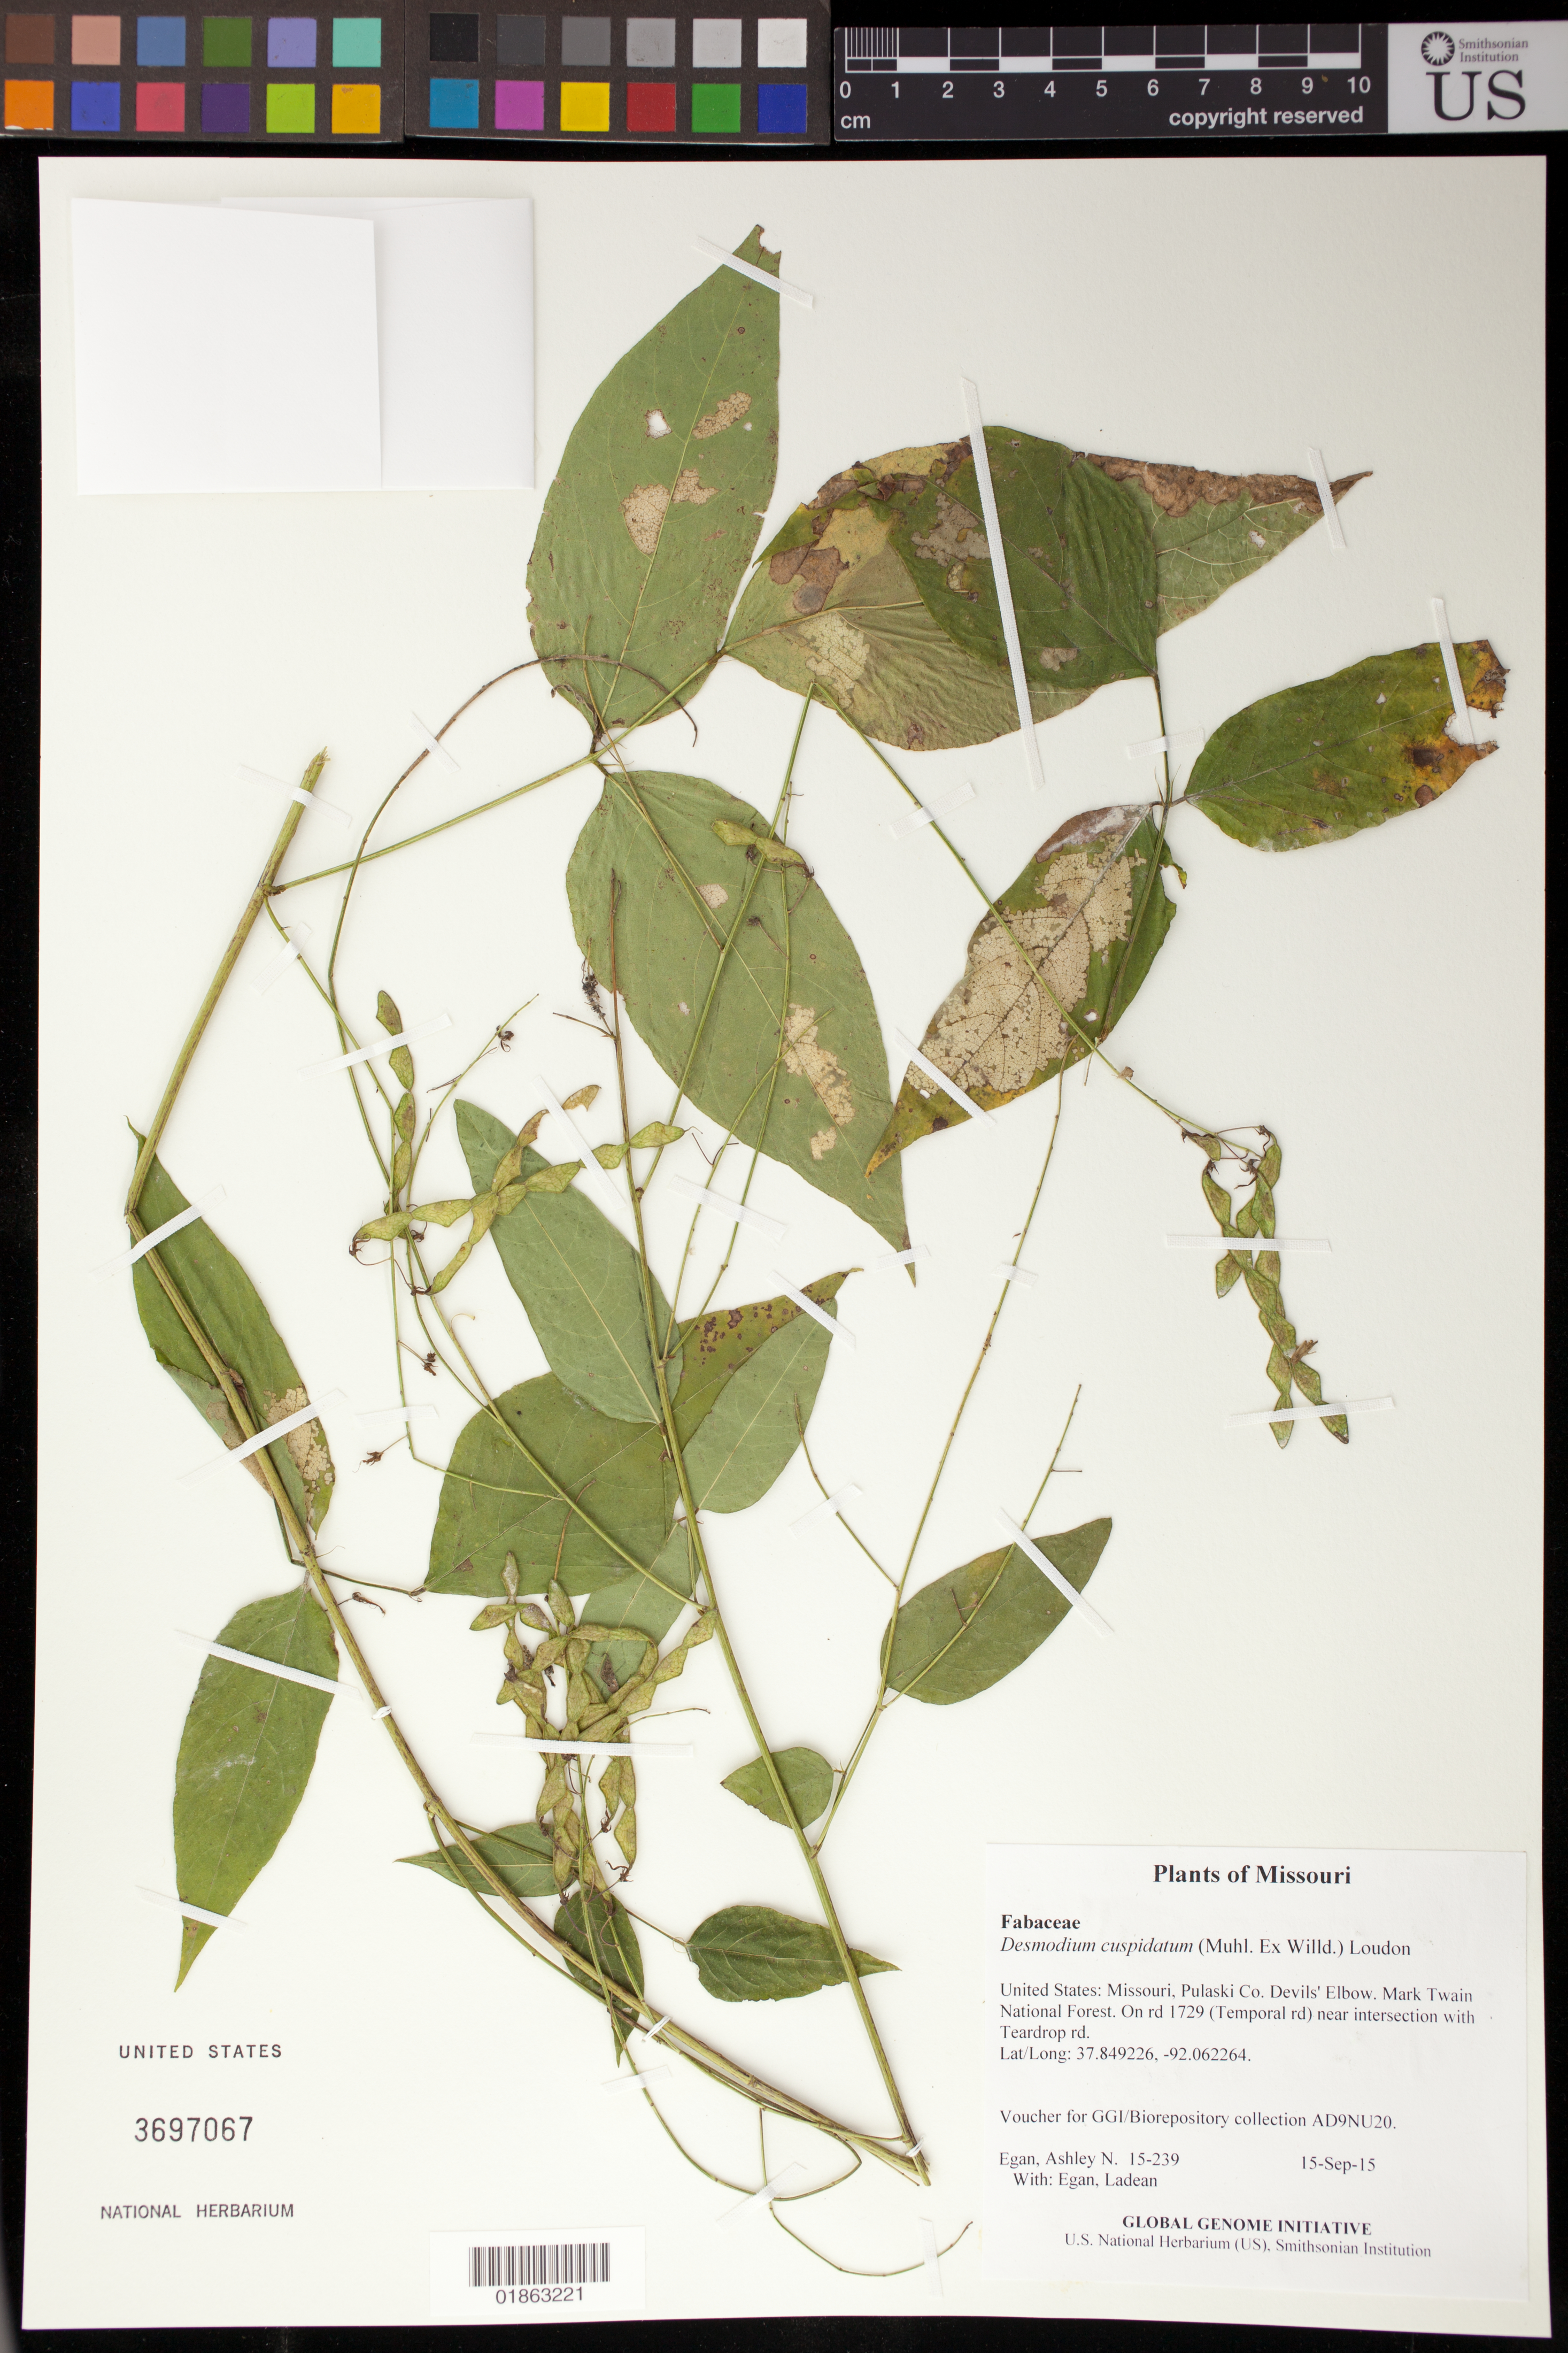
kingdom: Plantae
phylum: Tracheophyta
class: Magnoliopsida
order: Fabales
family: Fabaceae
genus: Desmodium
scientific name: Desmodium cuspidatum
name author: (Muhl. ex Willd.) Loudon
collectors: A. N. Egan & L. Egan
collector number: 15-239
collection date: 2015-09-15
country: United States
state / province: Missouri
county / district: Pulaski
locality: Devils' Elbow. Mark Twain National Forest. On rd 1729 (Temporal rd) near intersection with Teardrop rd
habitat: Limestone slope.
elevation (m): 211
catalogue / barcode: US 3697067